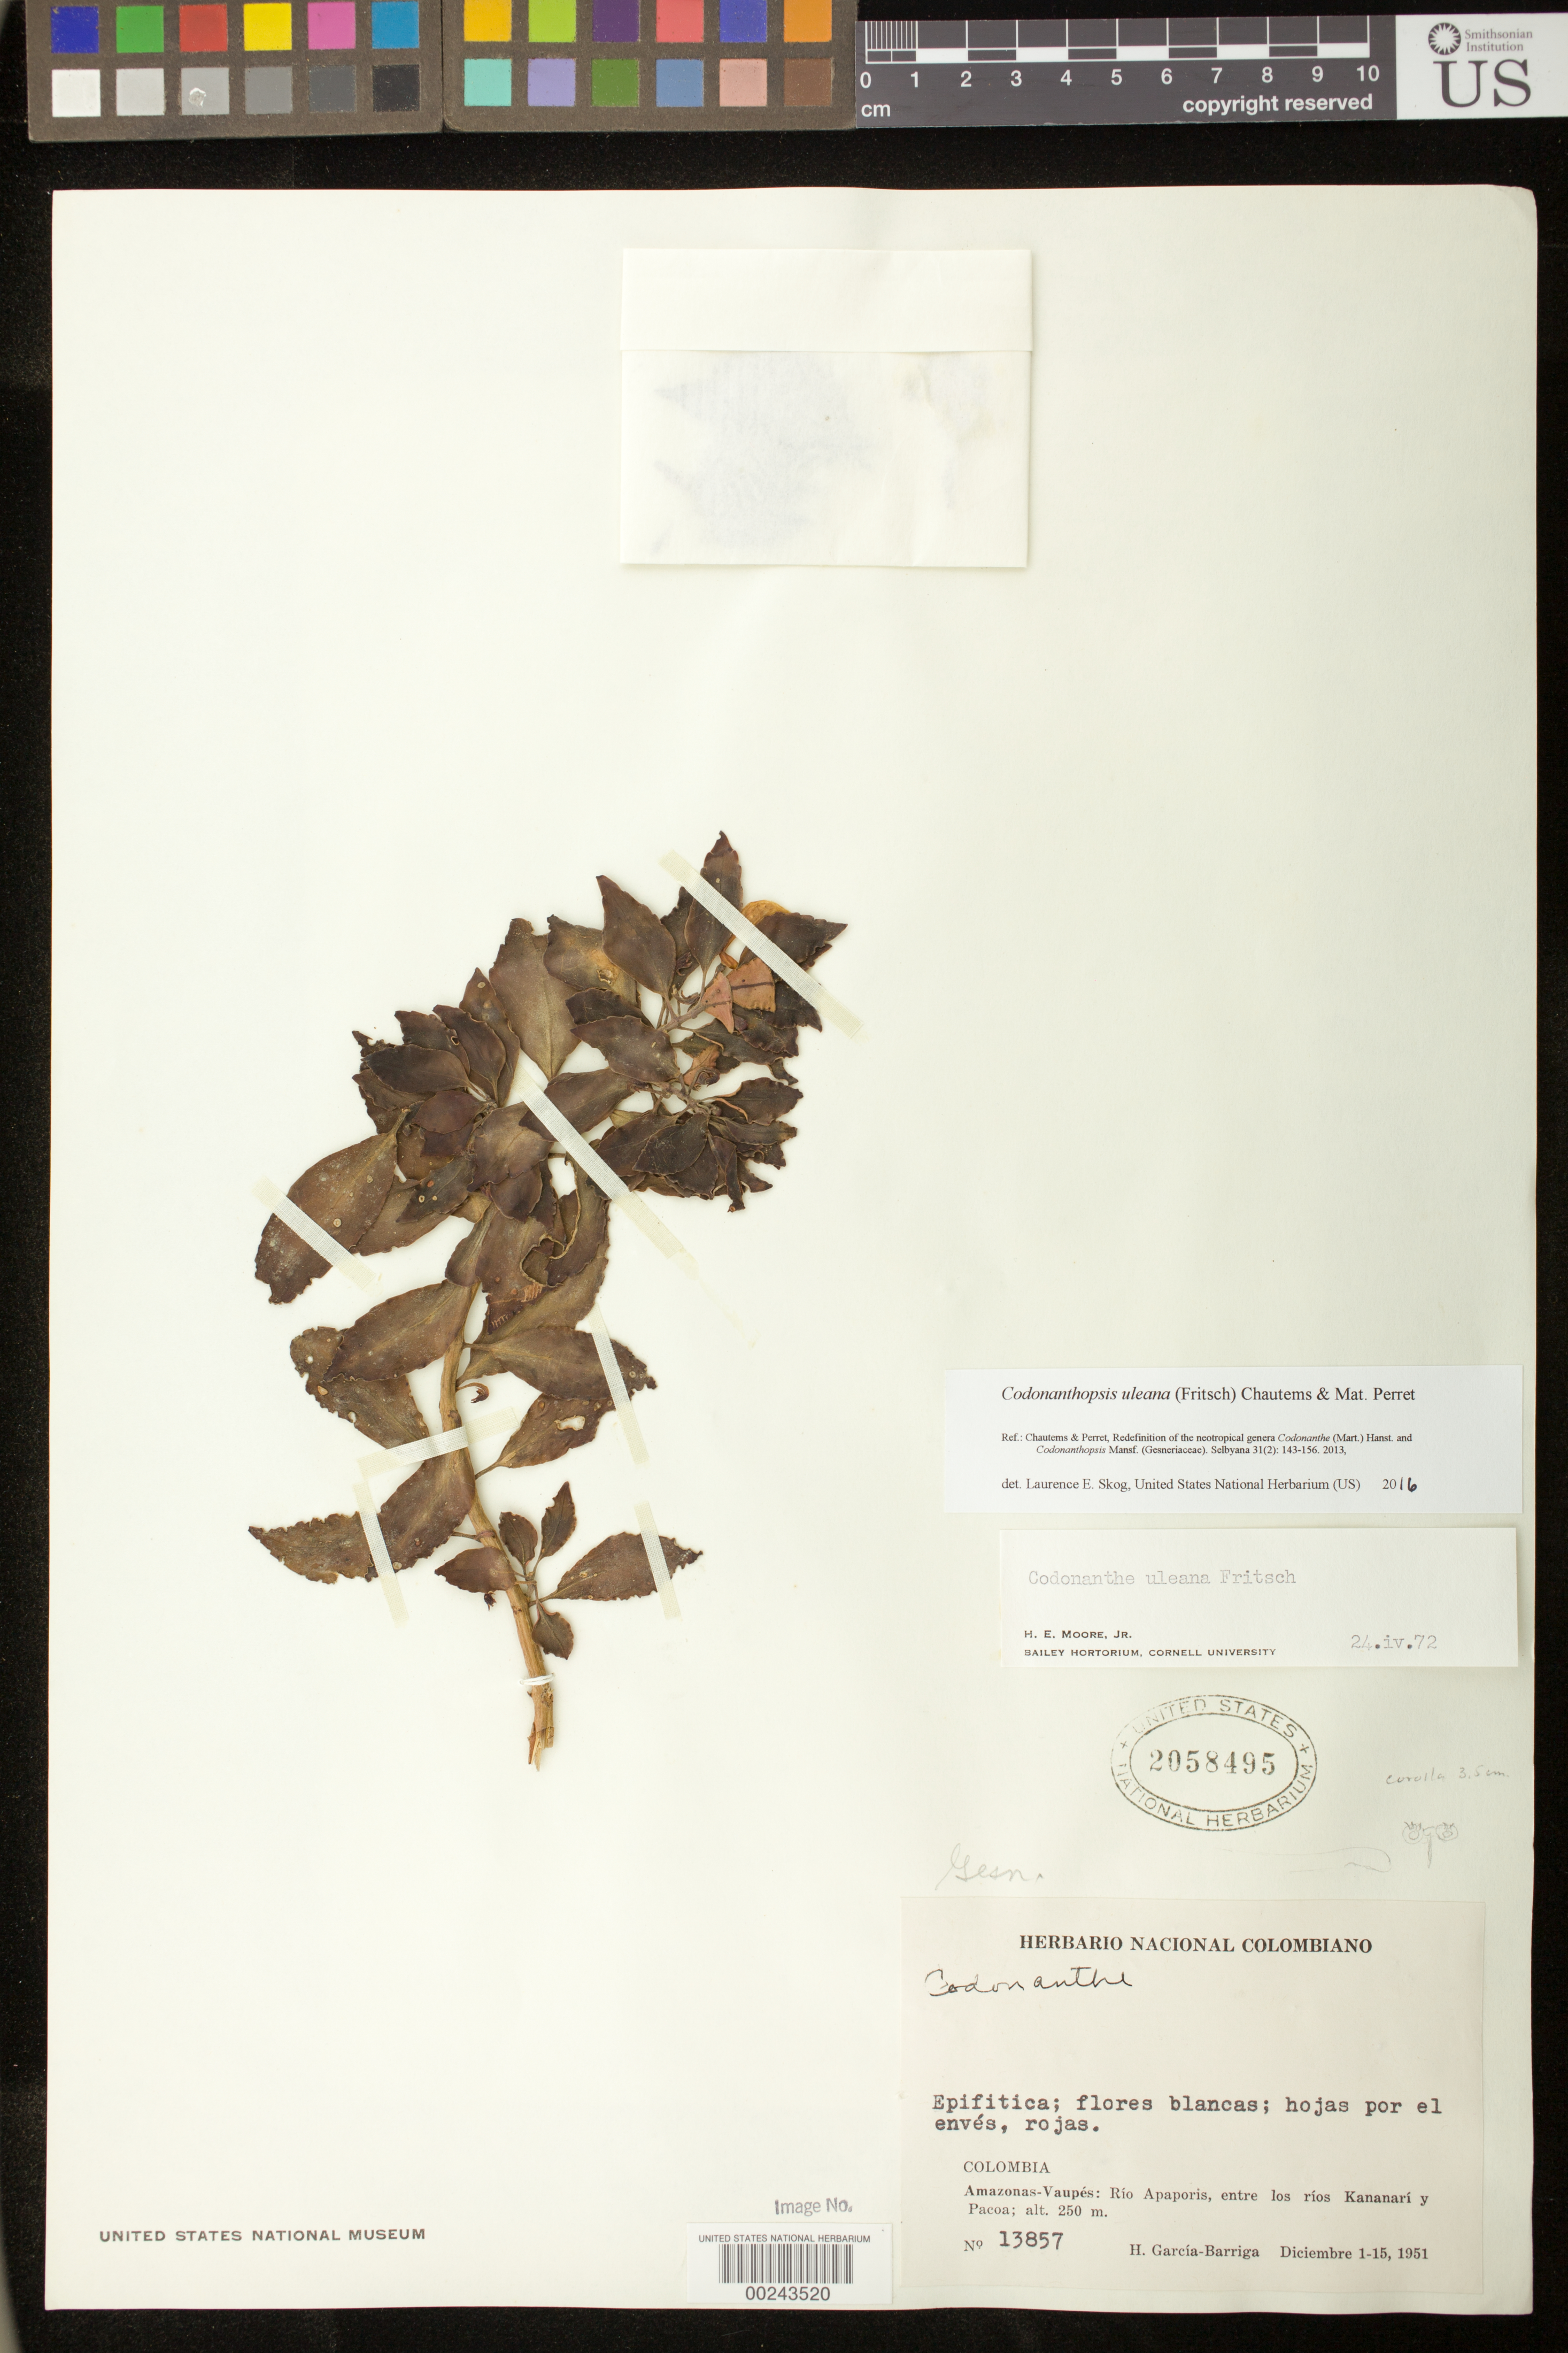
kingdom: Plantae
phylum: Tracheophyta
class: Magnoliopsida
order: Lamiales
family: Gesneriaceae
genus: Codonanthopsis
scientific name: Codonanthopsis uleana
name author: (Fritsch) Chautems & Mat.Perret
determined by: Skog, Laurence E.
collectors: H. García Barriga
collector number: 13857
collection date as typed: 1-15 Dec 1951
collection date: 1951-12-01/1951-12-15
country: Colombia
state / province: Amazônas / Vaupés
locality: Rio Apaporis, between rios Kananari and Pacoa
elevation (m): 250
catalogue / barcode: US 2058495